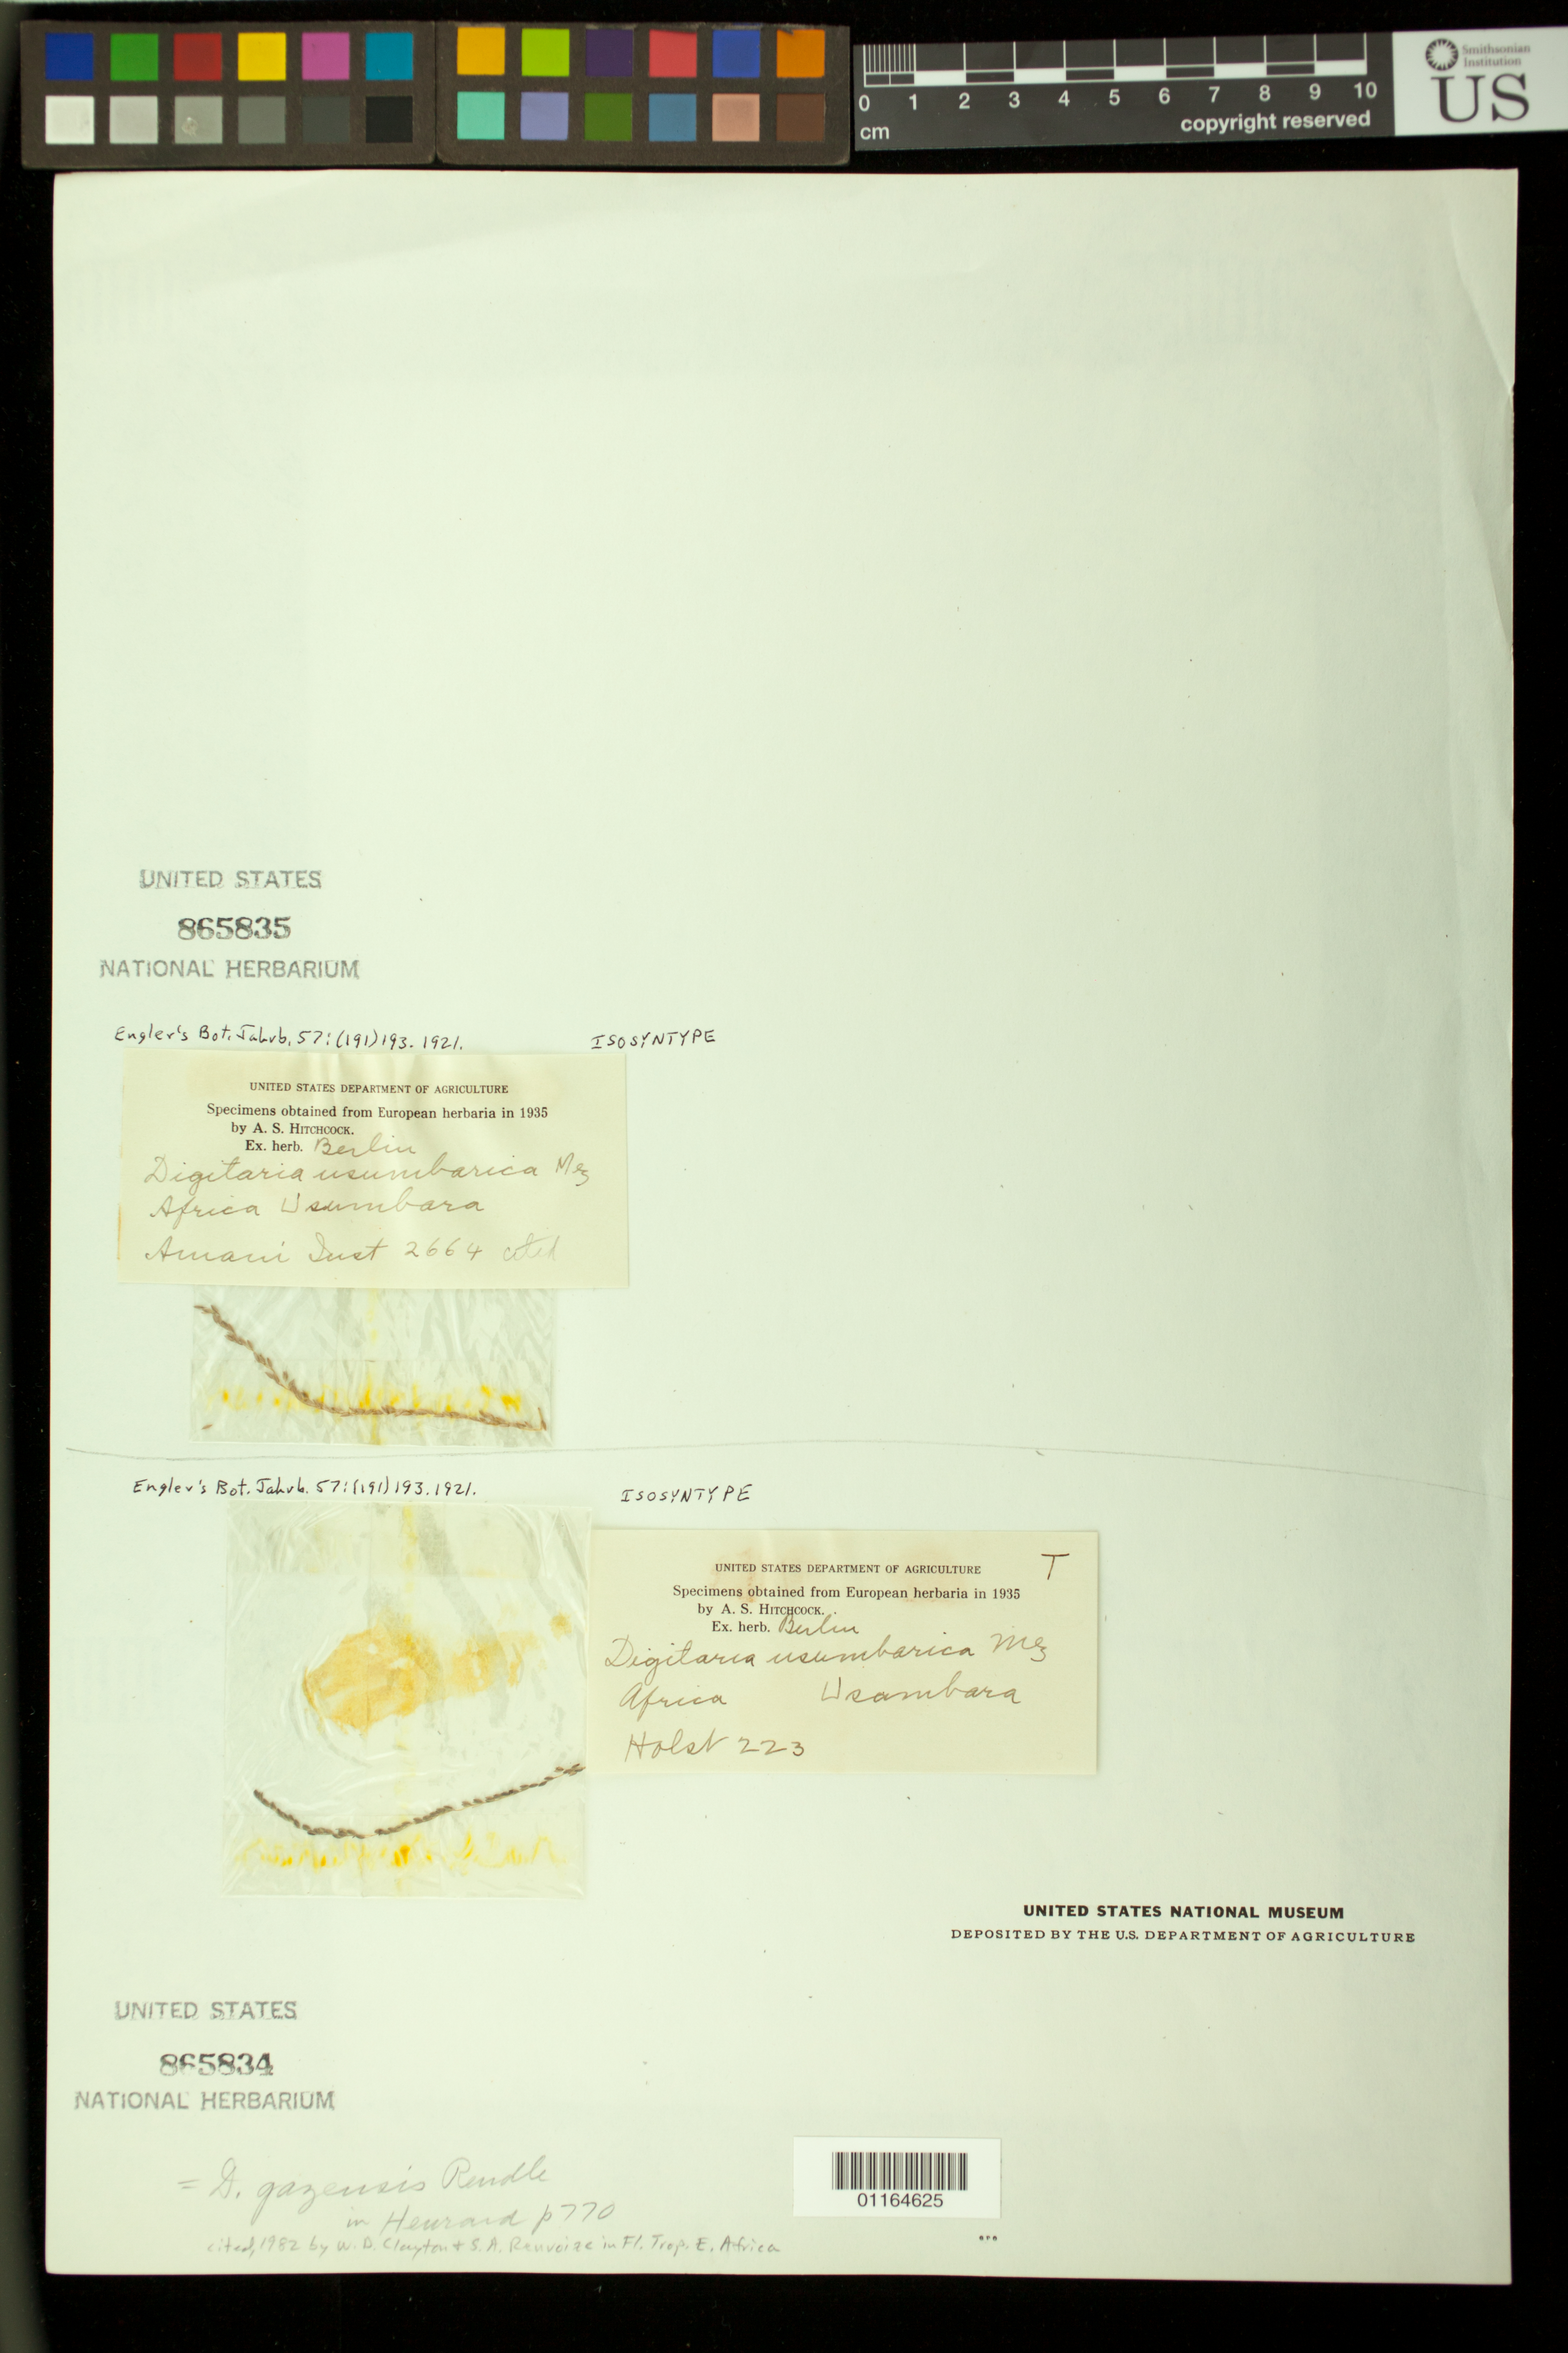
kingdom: Plantae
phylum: Tracheophyta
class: Liliopsida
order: Poales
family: Poaceae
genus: Digitaria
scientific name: Digitaria usambarica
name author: Mez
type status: Isosyntype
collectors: Amani Inst.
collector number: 2664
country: Tanzania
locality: Usambara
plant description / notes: Fragmentary material of type specimen ex herb. Berlin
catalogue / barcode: US 865835-2